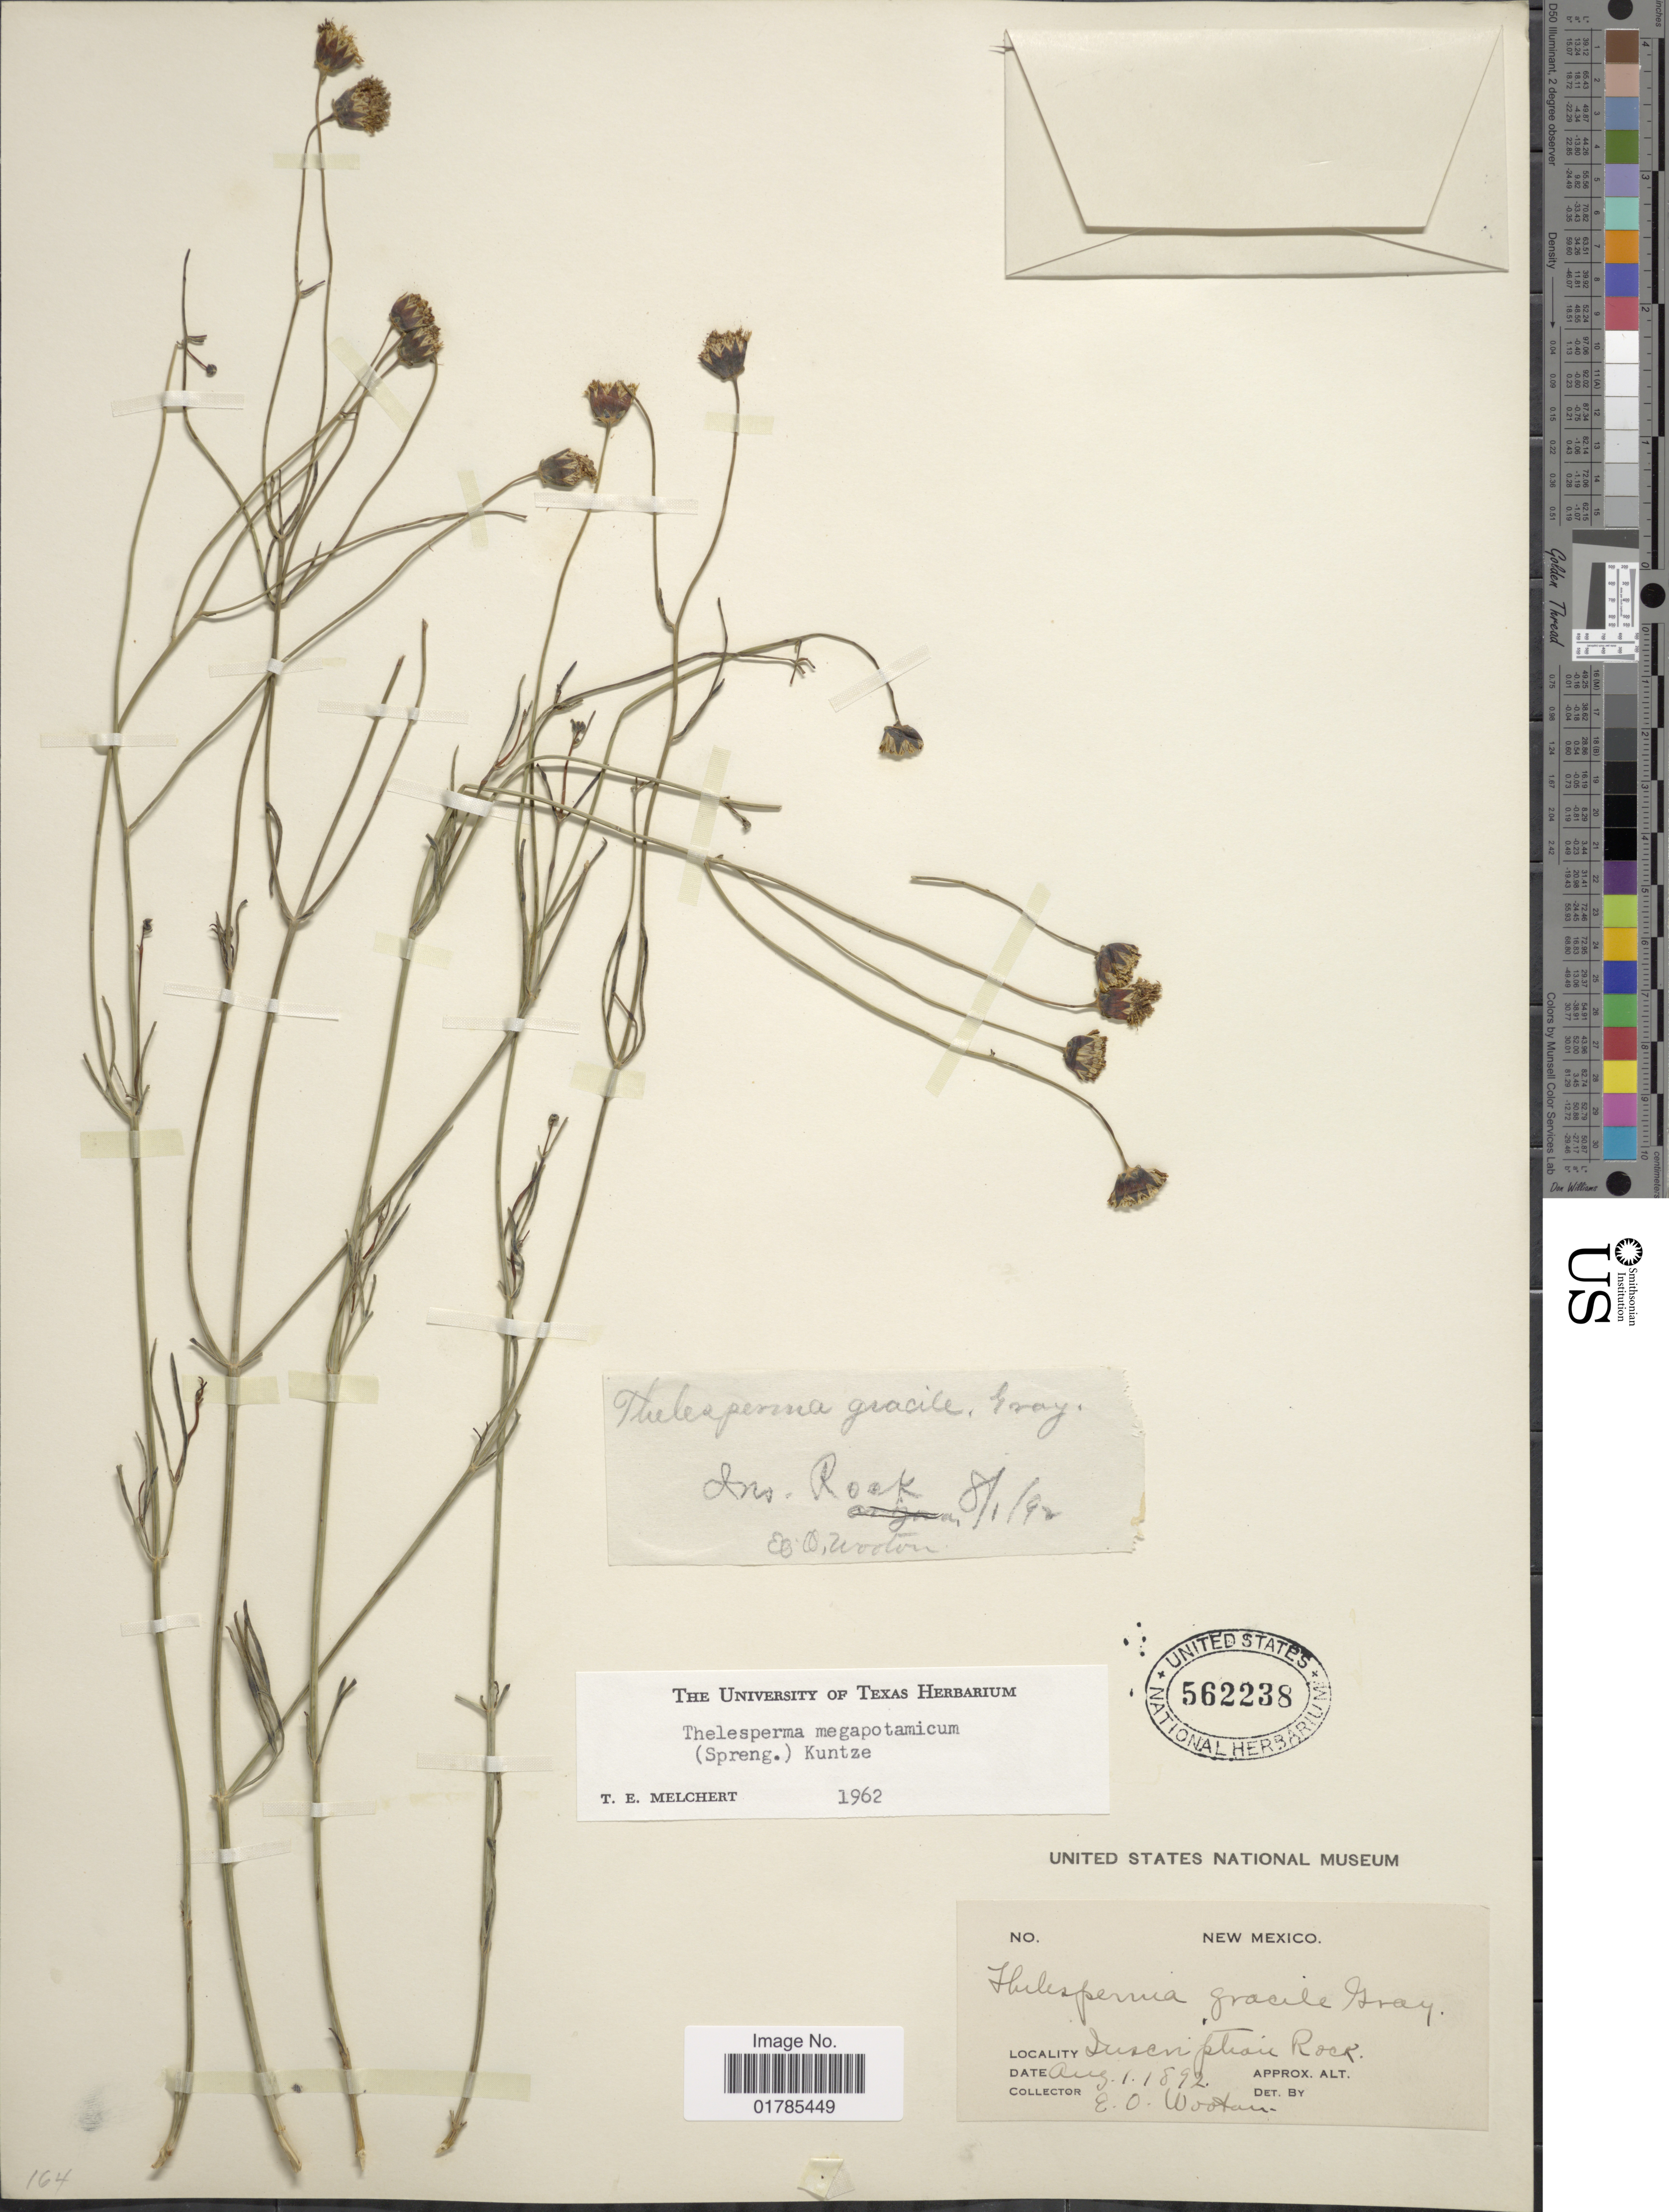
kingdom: Plantae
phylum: Tracheophyta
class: Magnoliopsida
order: Asterales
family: Asteraceae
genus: Thelesperma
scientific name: Thelesperma megapotamicum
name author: (Spreng.) Herter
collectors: E. O. Wooton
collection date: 1892-08-01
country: United States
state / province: New Mexico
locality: Inscription Rock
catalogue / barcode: US 562238